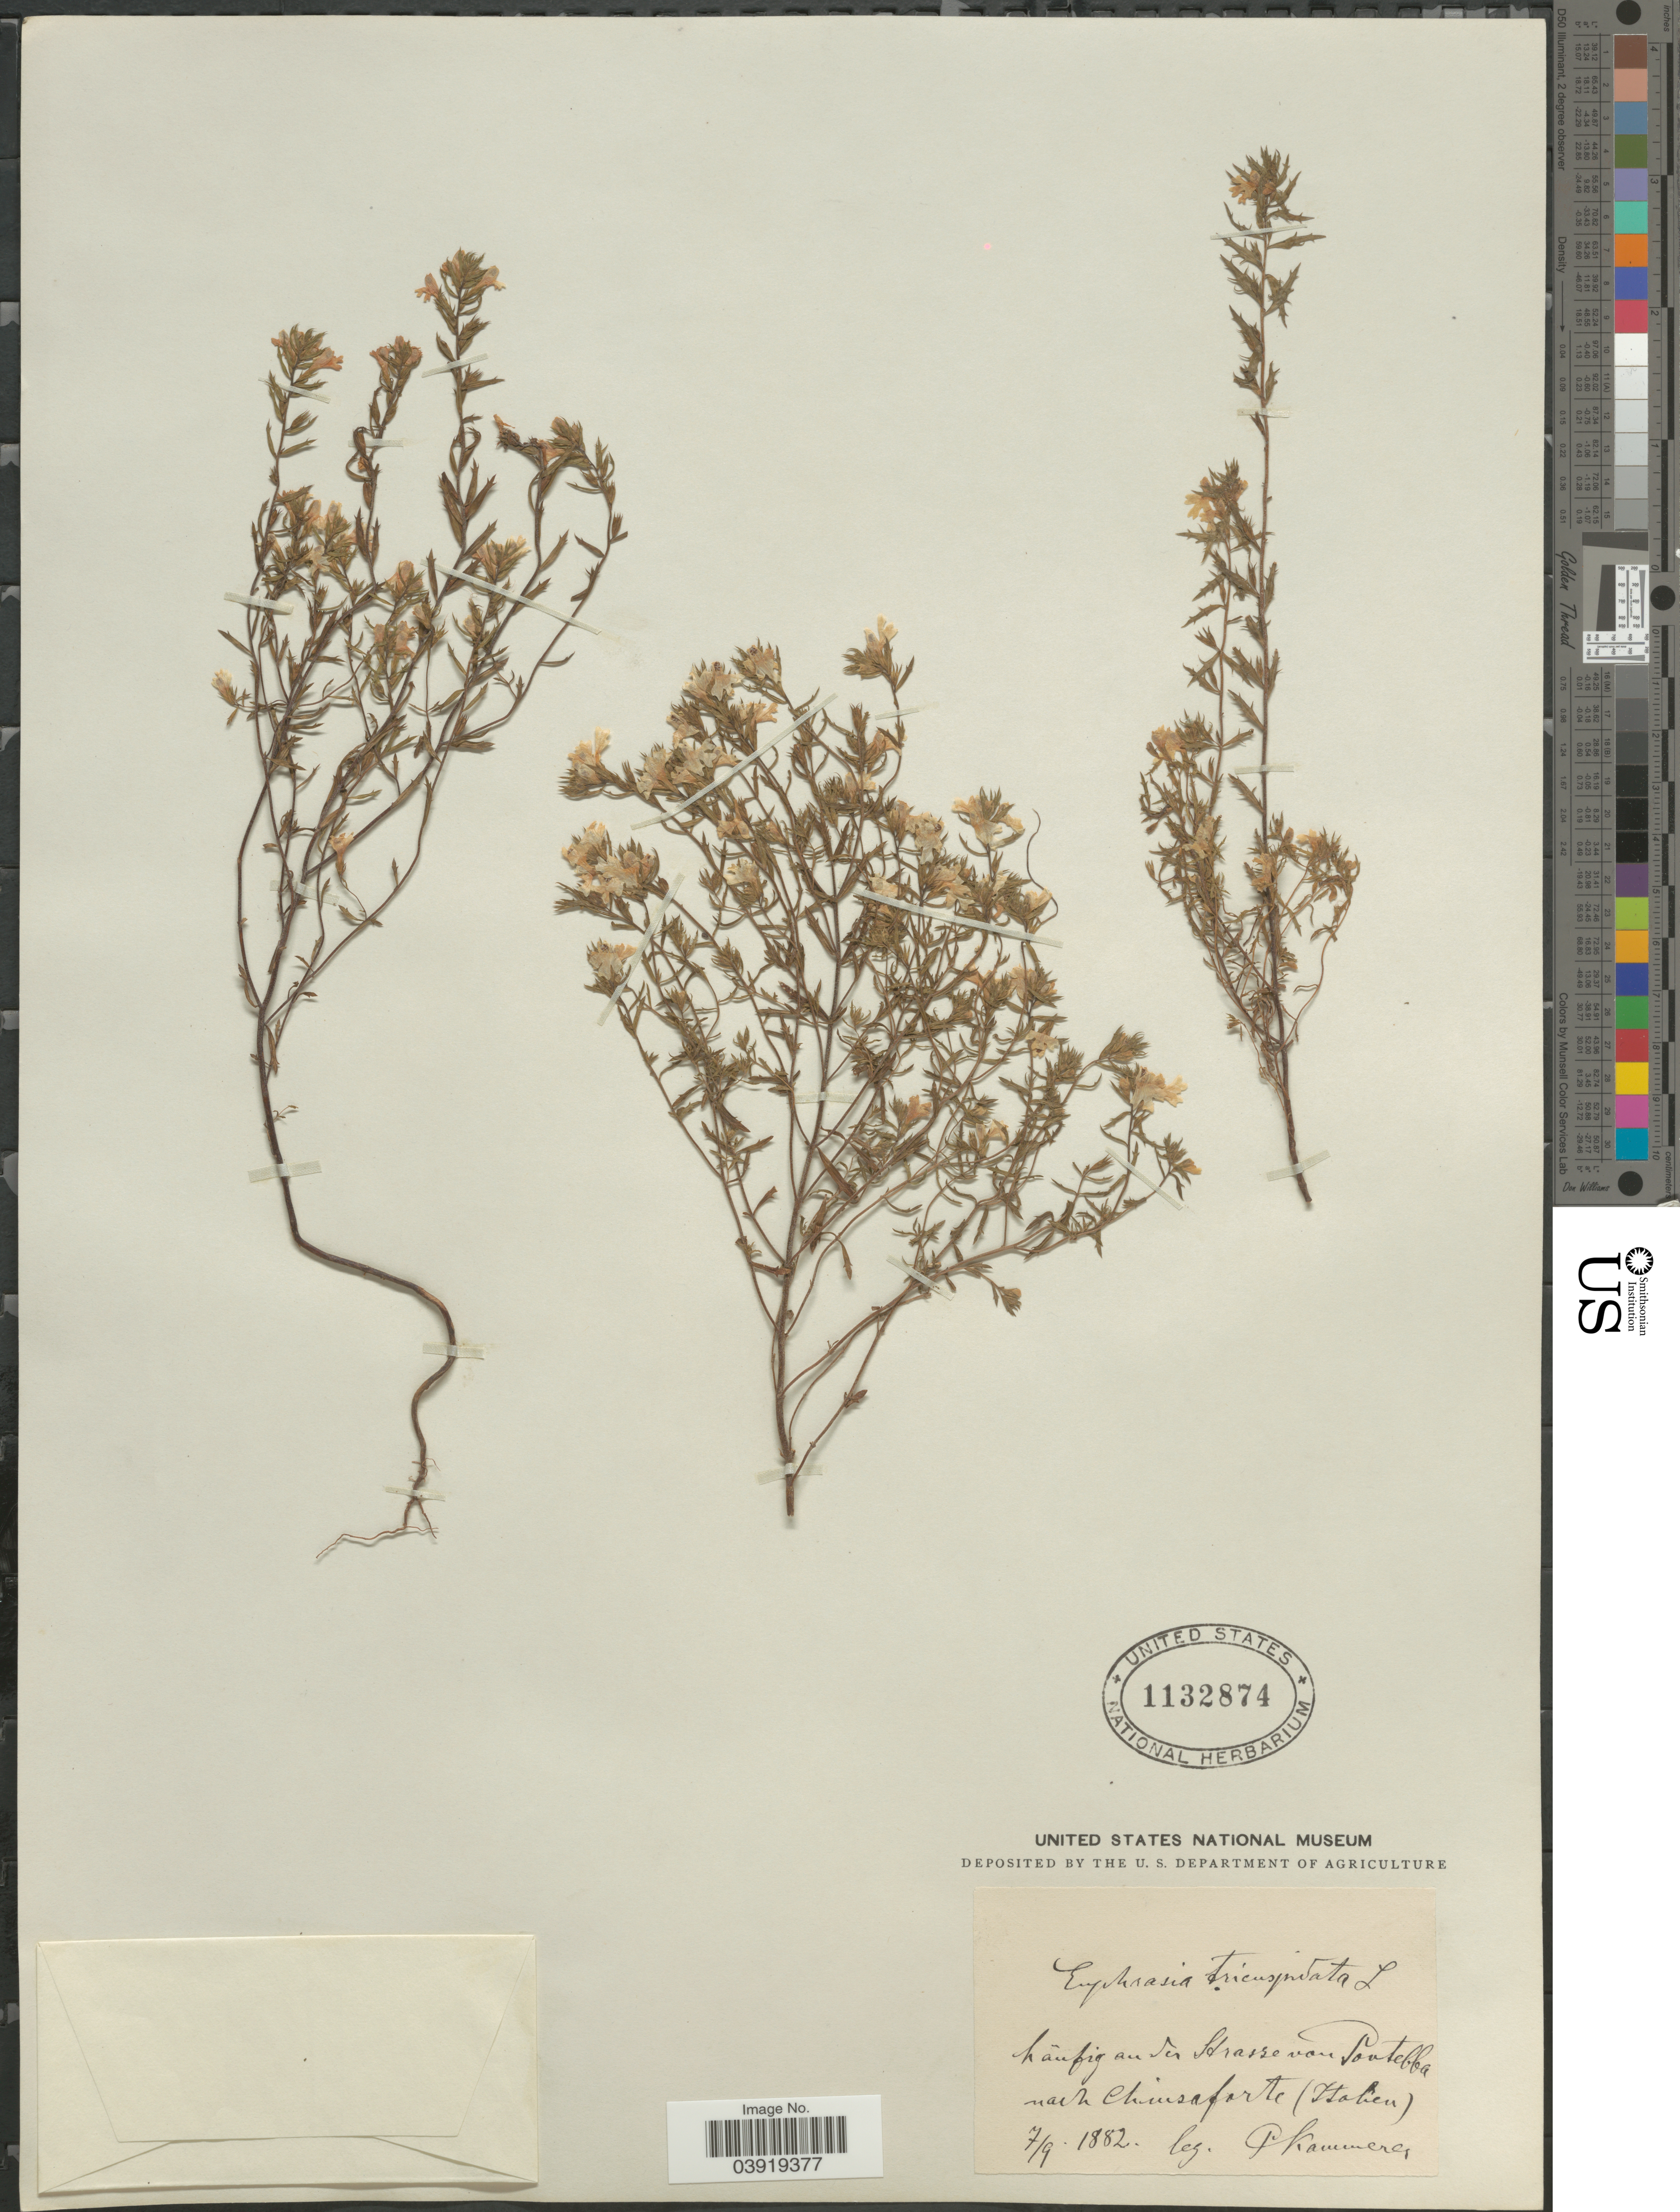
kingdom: Plantae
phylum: Tracheophyta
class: Magnoliopsida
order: Lamiales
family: Orobanchaceae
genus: Euphrasia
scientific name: Euphrasia tricuspidata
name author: L.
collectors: P. Kammerer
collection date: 1882-09-07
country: Italy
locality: Haufig au der Strasse von Pontebba nach Chiusaforte (Haben).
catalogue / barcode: US 1132874